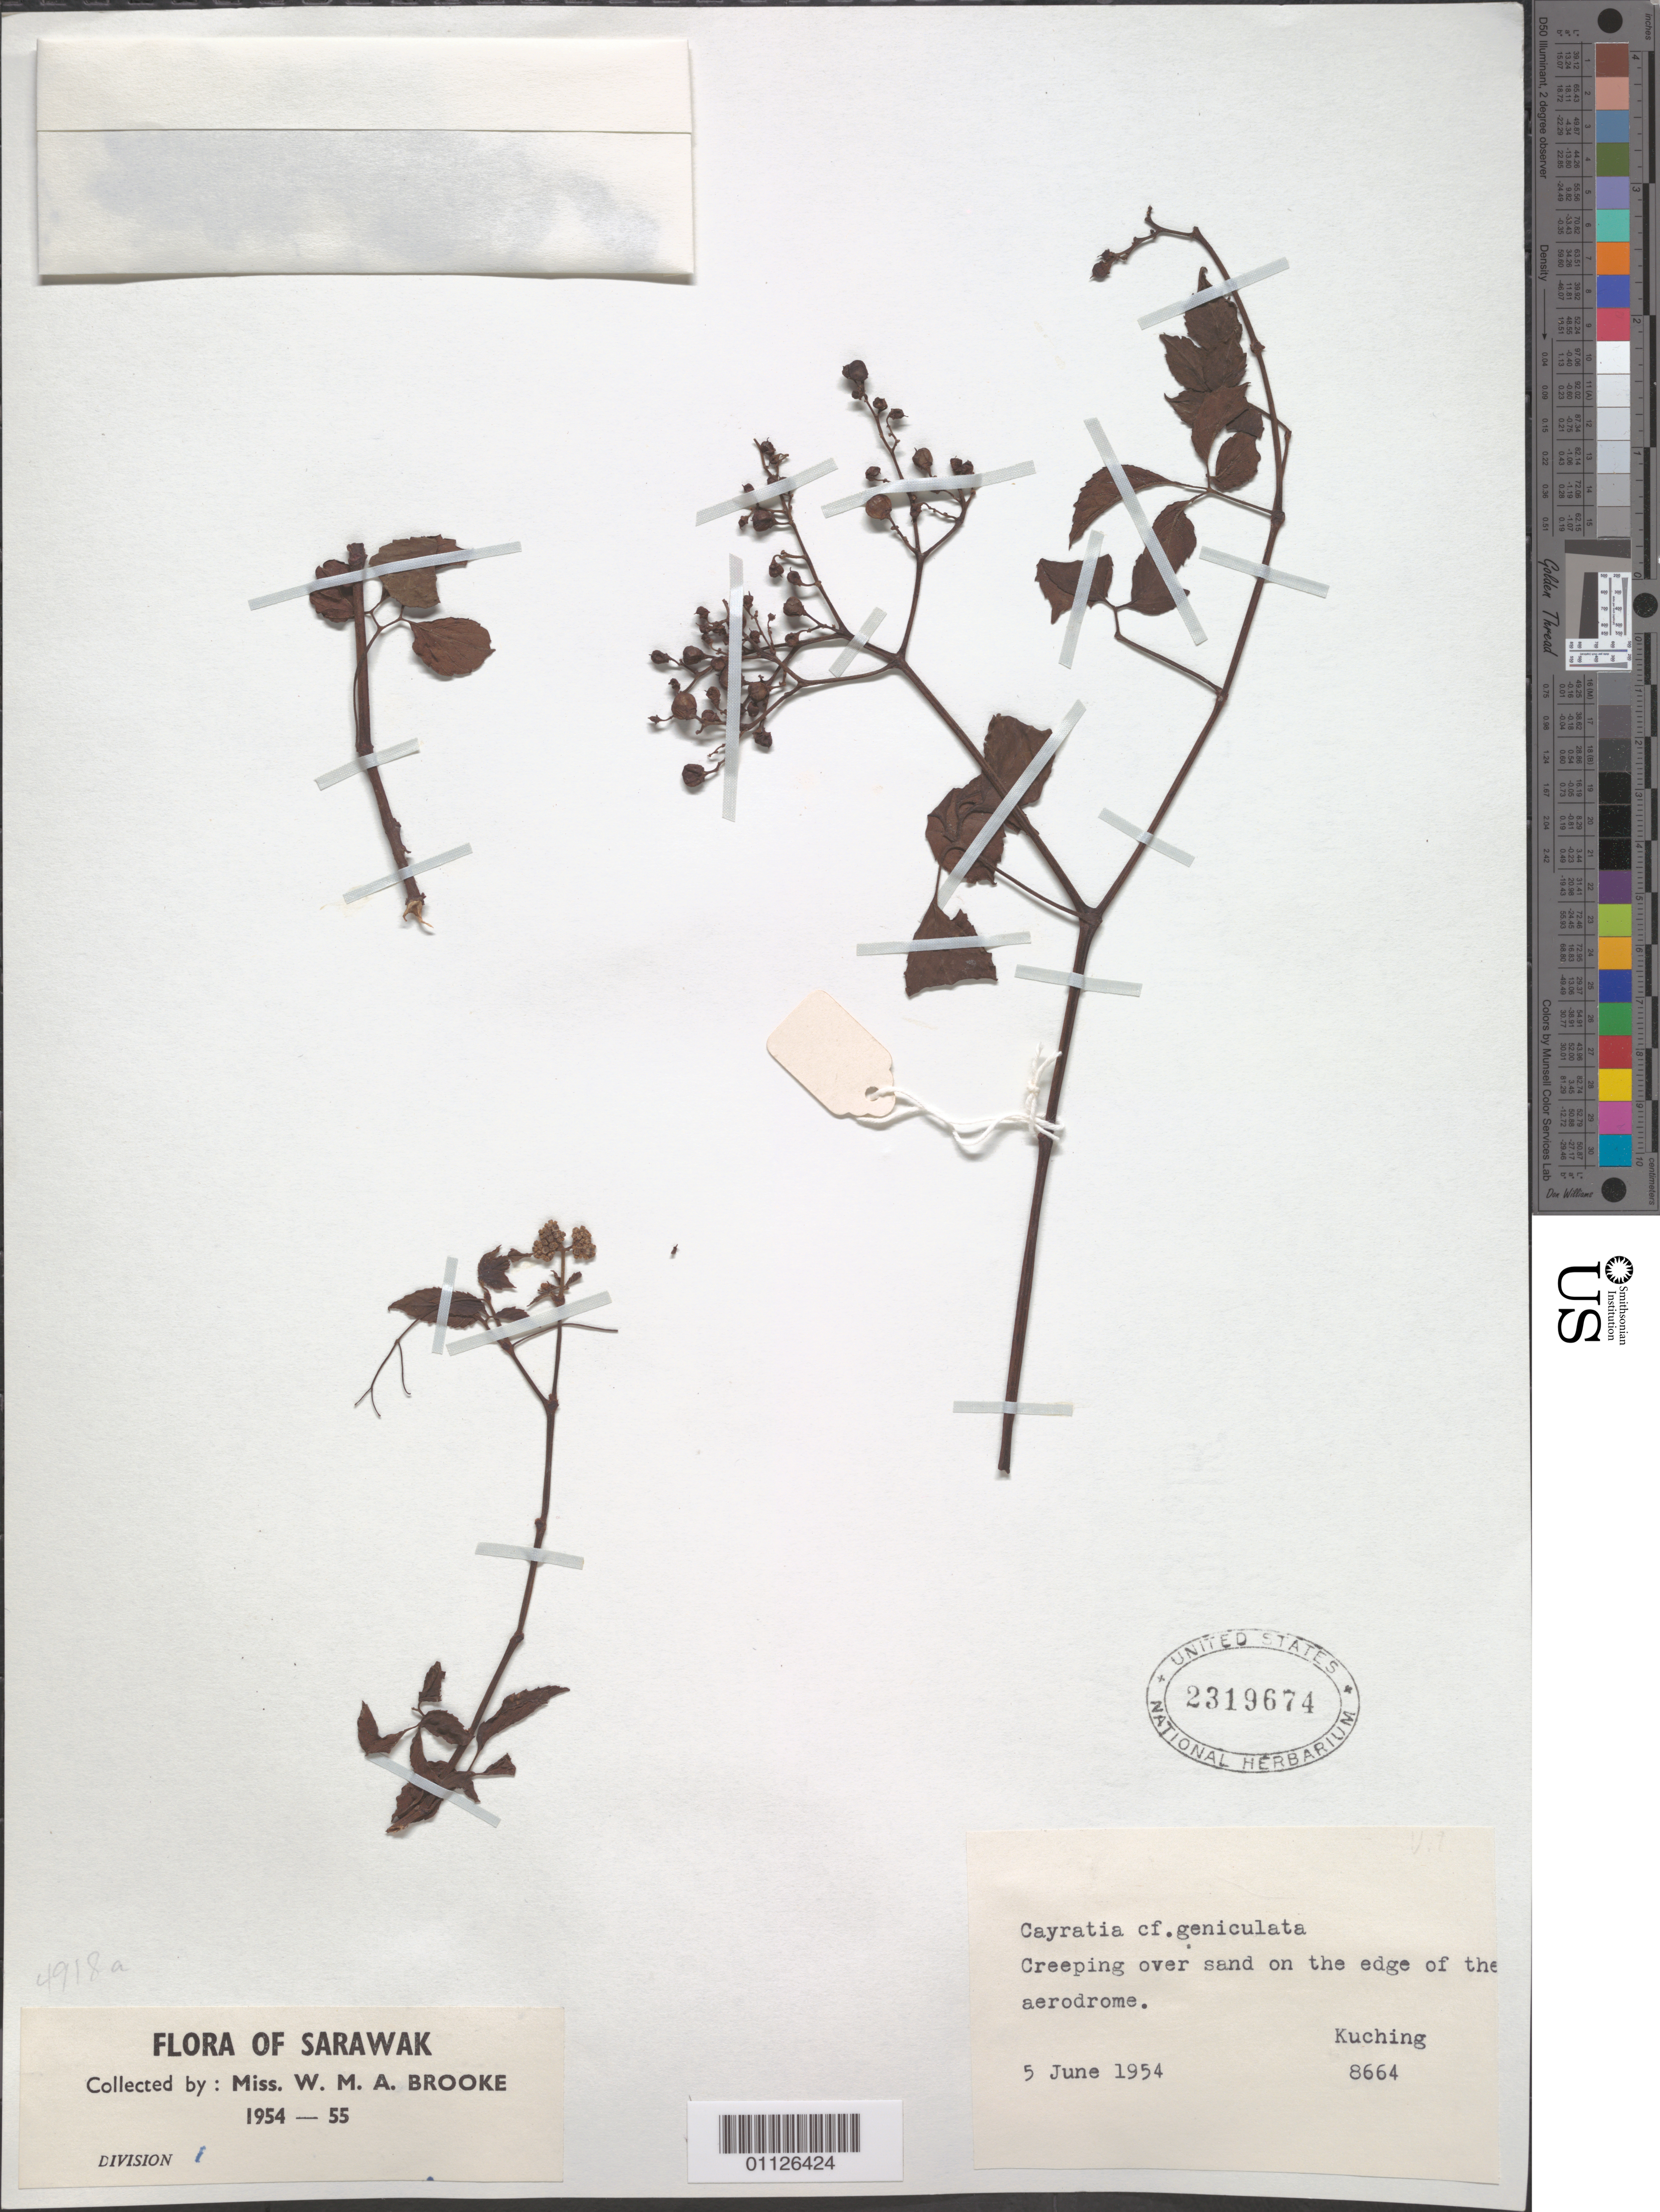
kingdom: Plantae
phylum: Tracheophyta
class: Magnoliopsida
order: Vitales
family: Vitaceae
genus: Cayratia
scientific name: Cayratia geniculata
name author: (Blume) Gagnep.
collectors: W. Brooke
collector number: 8664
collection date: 1954-06-05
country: Malaysia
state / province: Sarawak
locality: Kuching.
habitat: Creeping over sand on the edge of the aerodrome.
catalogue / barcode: US 2319674